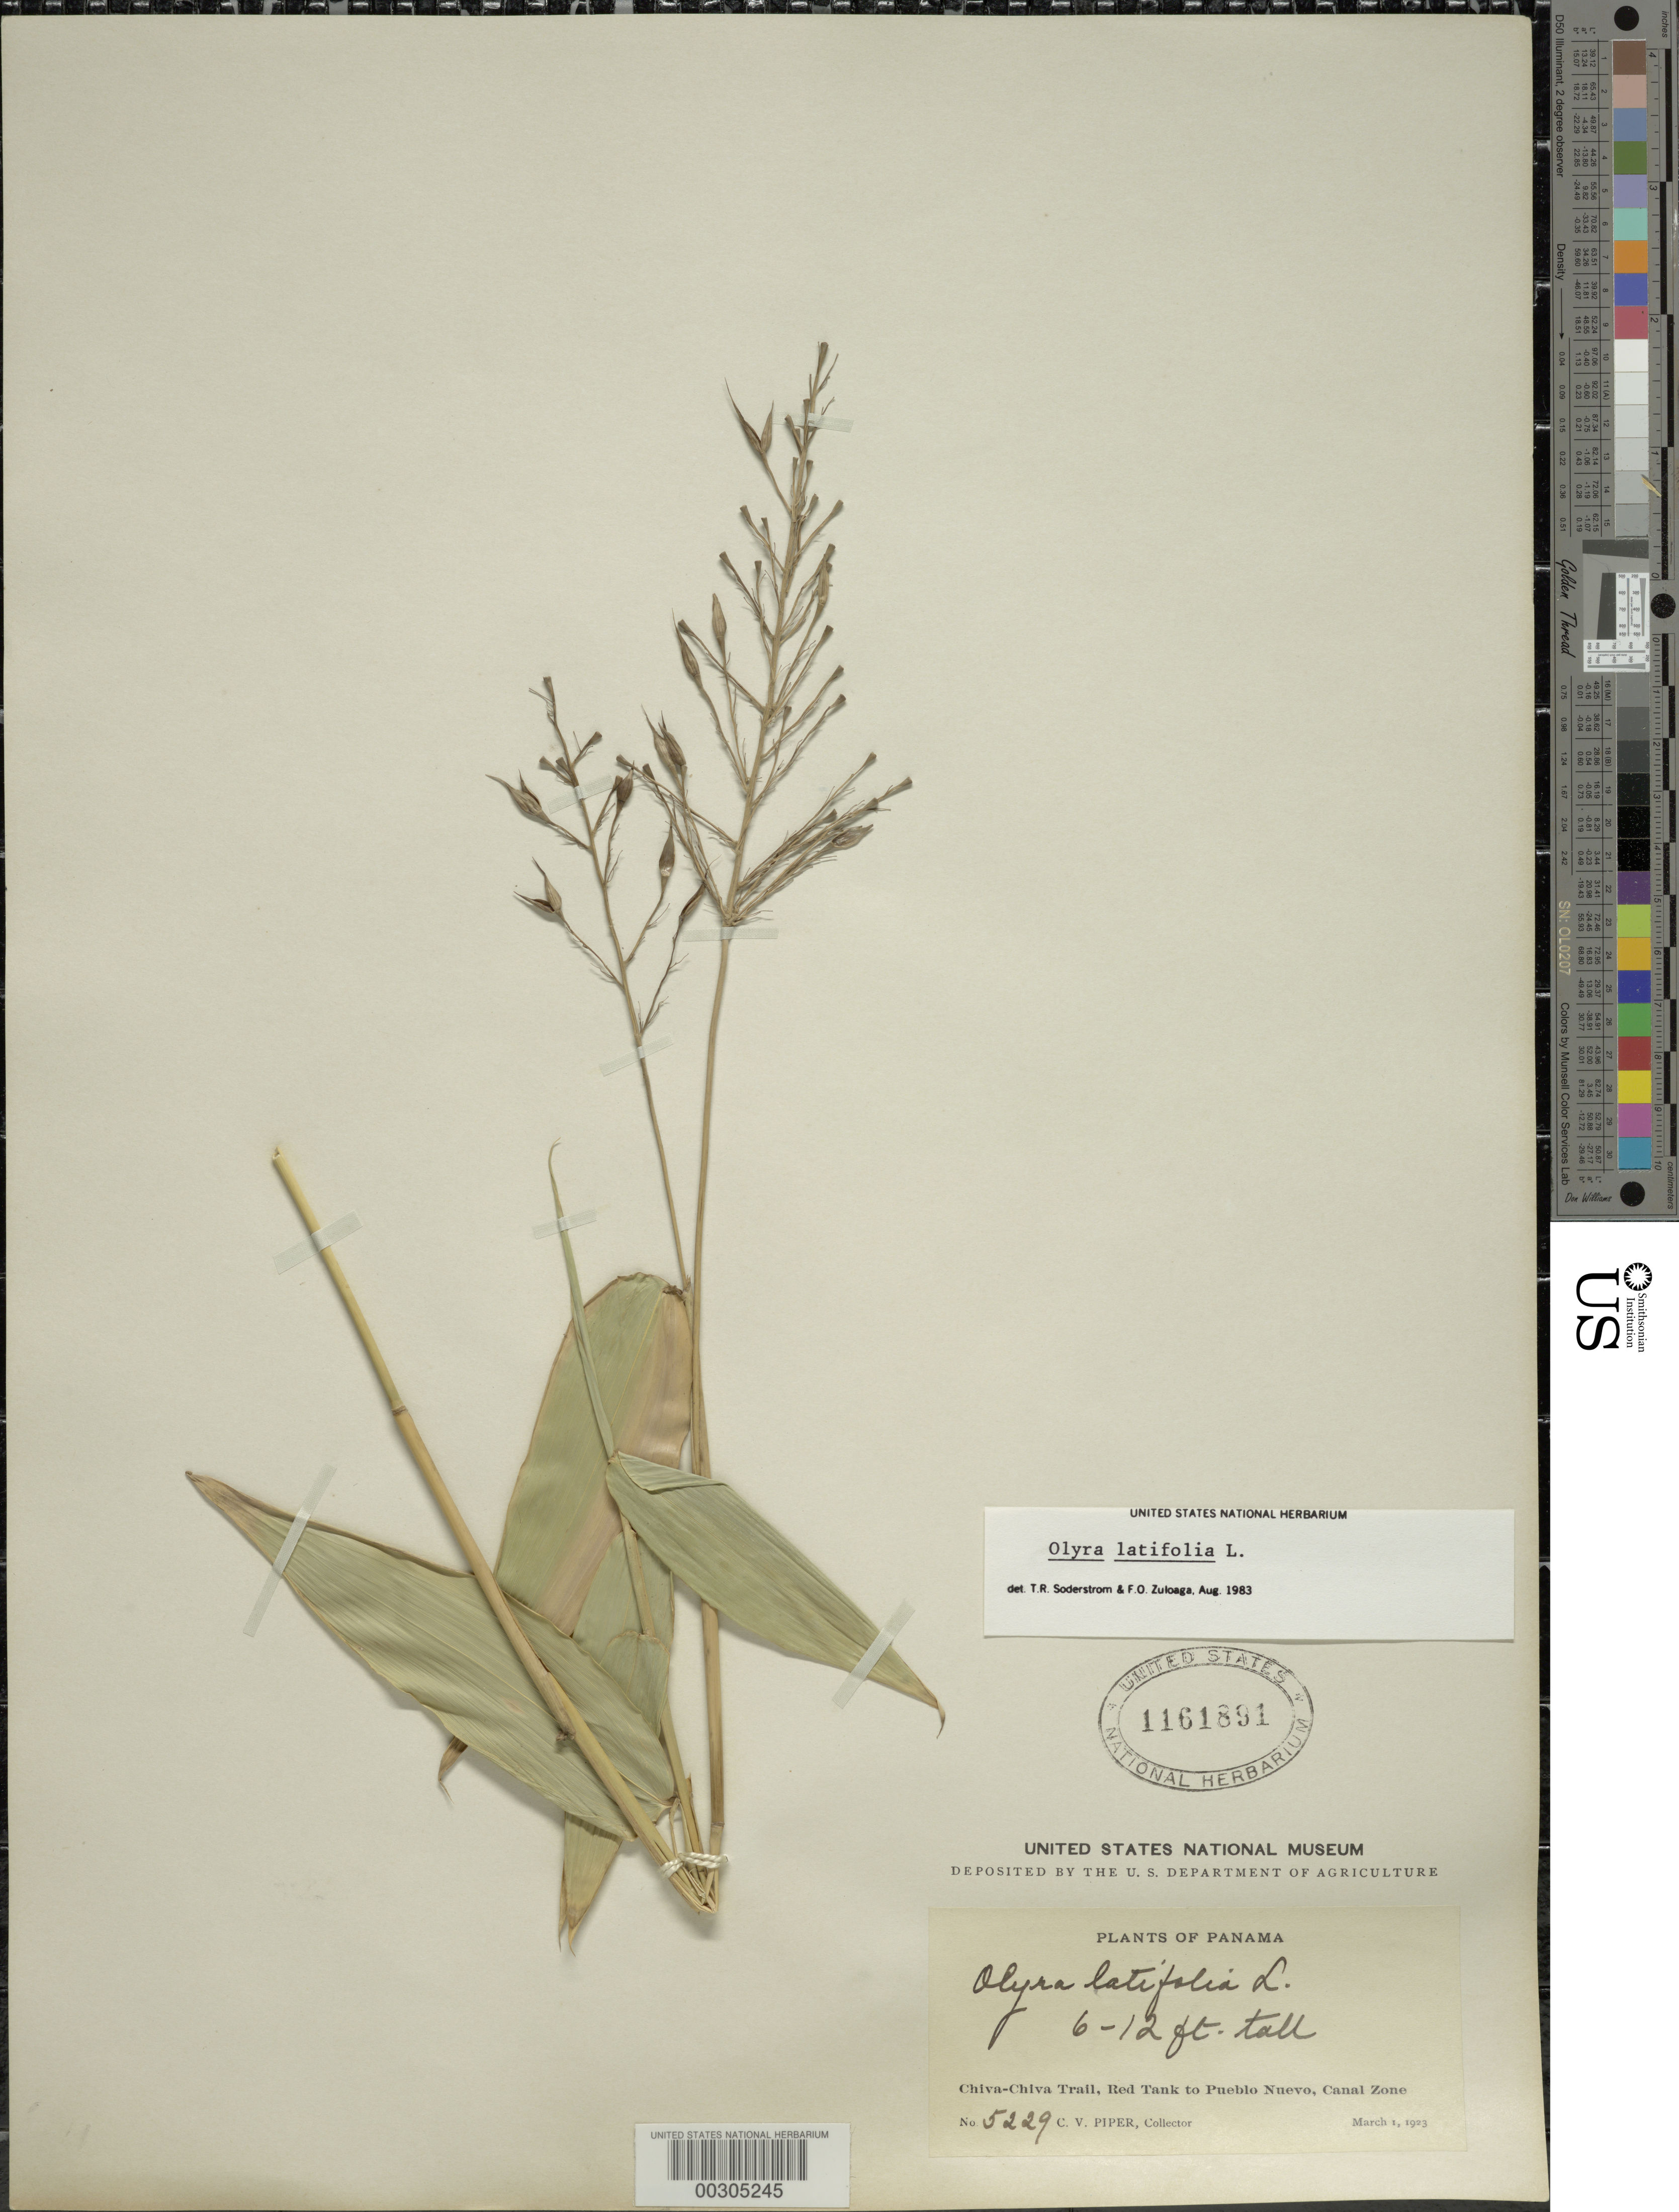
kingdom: Plantae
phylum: Tracheophyta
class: Liliopsida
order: Poales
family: Poaceae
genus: Olyra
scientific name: Olyra latifolia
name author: L.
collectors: C. V. Piper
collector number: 5229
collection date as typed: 01 Mar 1923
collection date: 1923-03-01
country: Panama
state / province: Panamá / Panamá Oeste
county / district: Canal Zone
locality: Chiva-Chiva Trail, red tank, Pueblo Nuevo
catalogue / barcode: US 1161891